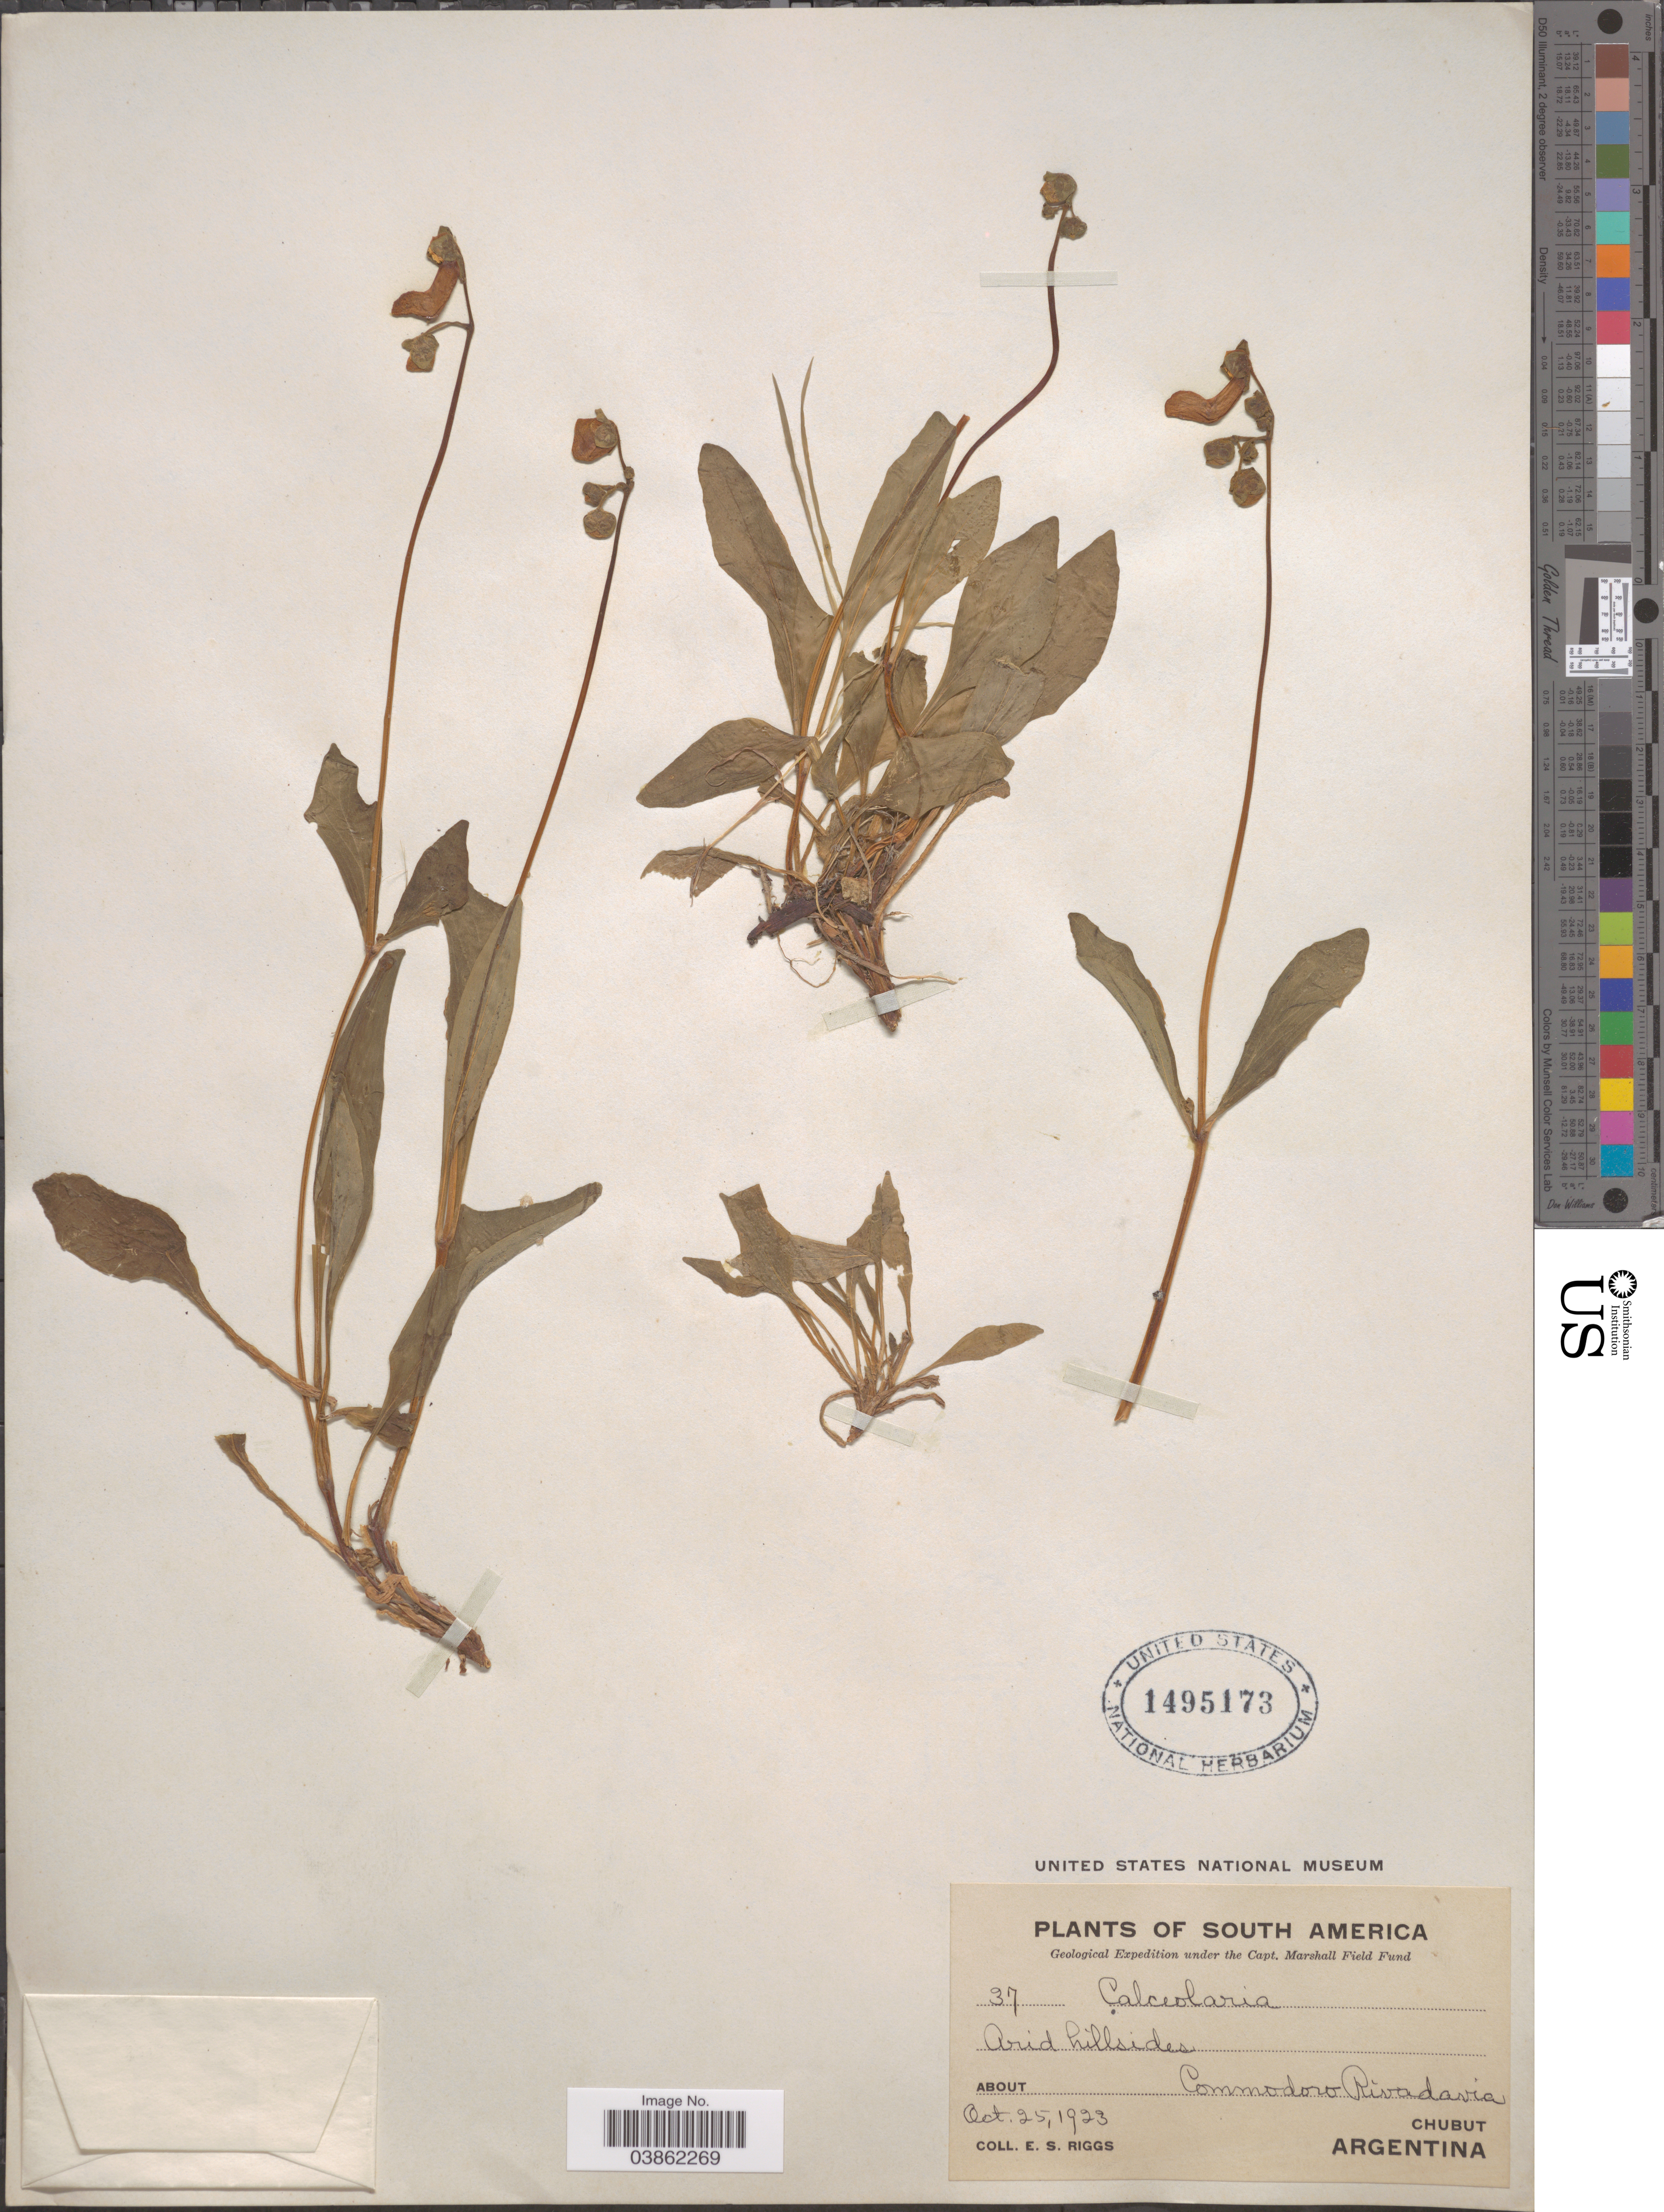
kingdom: Plantae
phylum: Tracheophyta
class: Magnoliopsida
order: Lamiales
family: Calceolariaceae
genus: Calceolaria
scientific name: Calceolaria sp.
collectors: E. Riggs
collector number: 37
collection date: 1923-10-25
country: Argentina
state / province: Chubut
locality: Commodoro Rivadavia.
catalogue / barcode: US 1495173